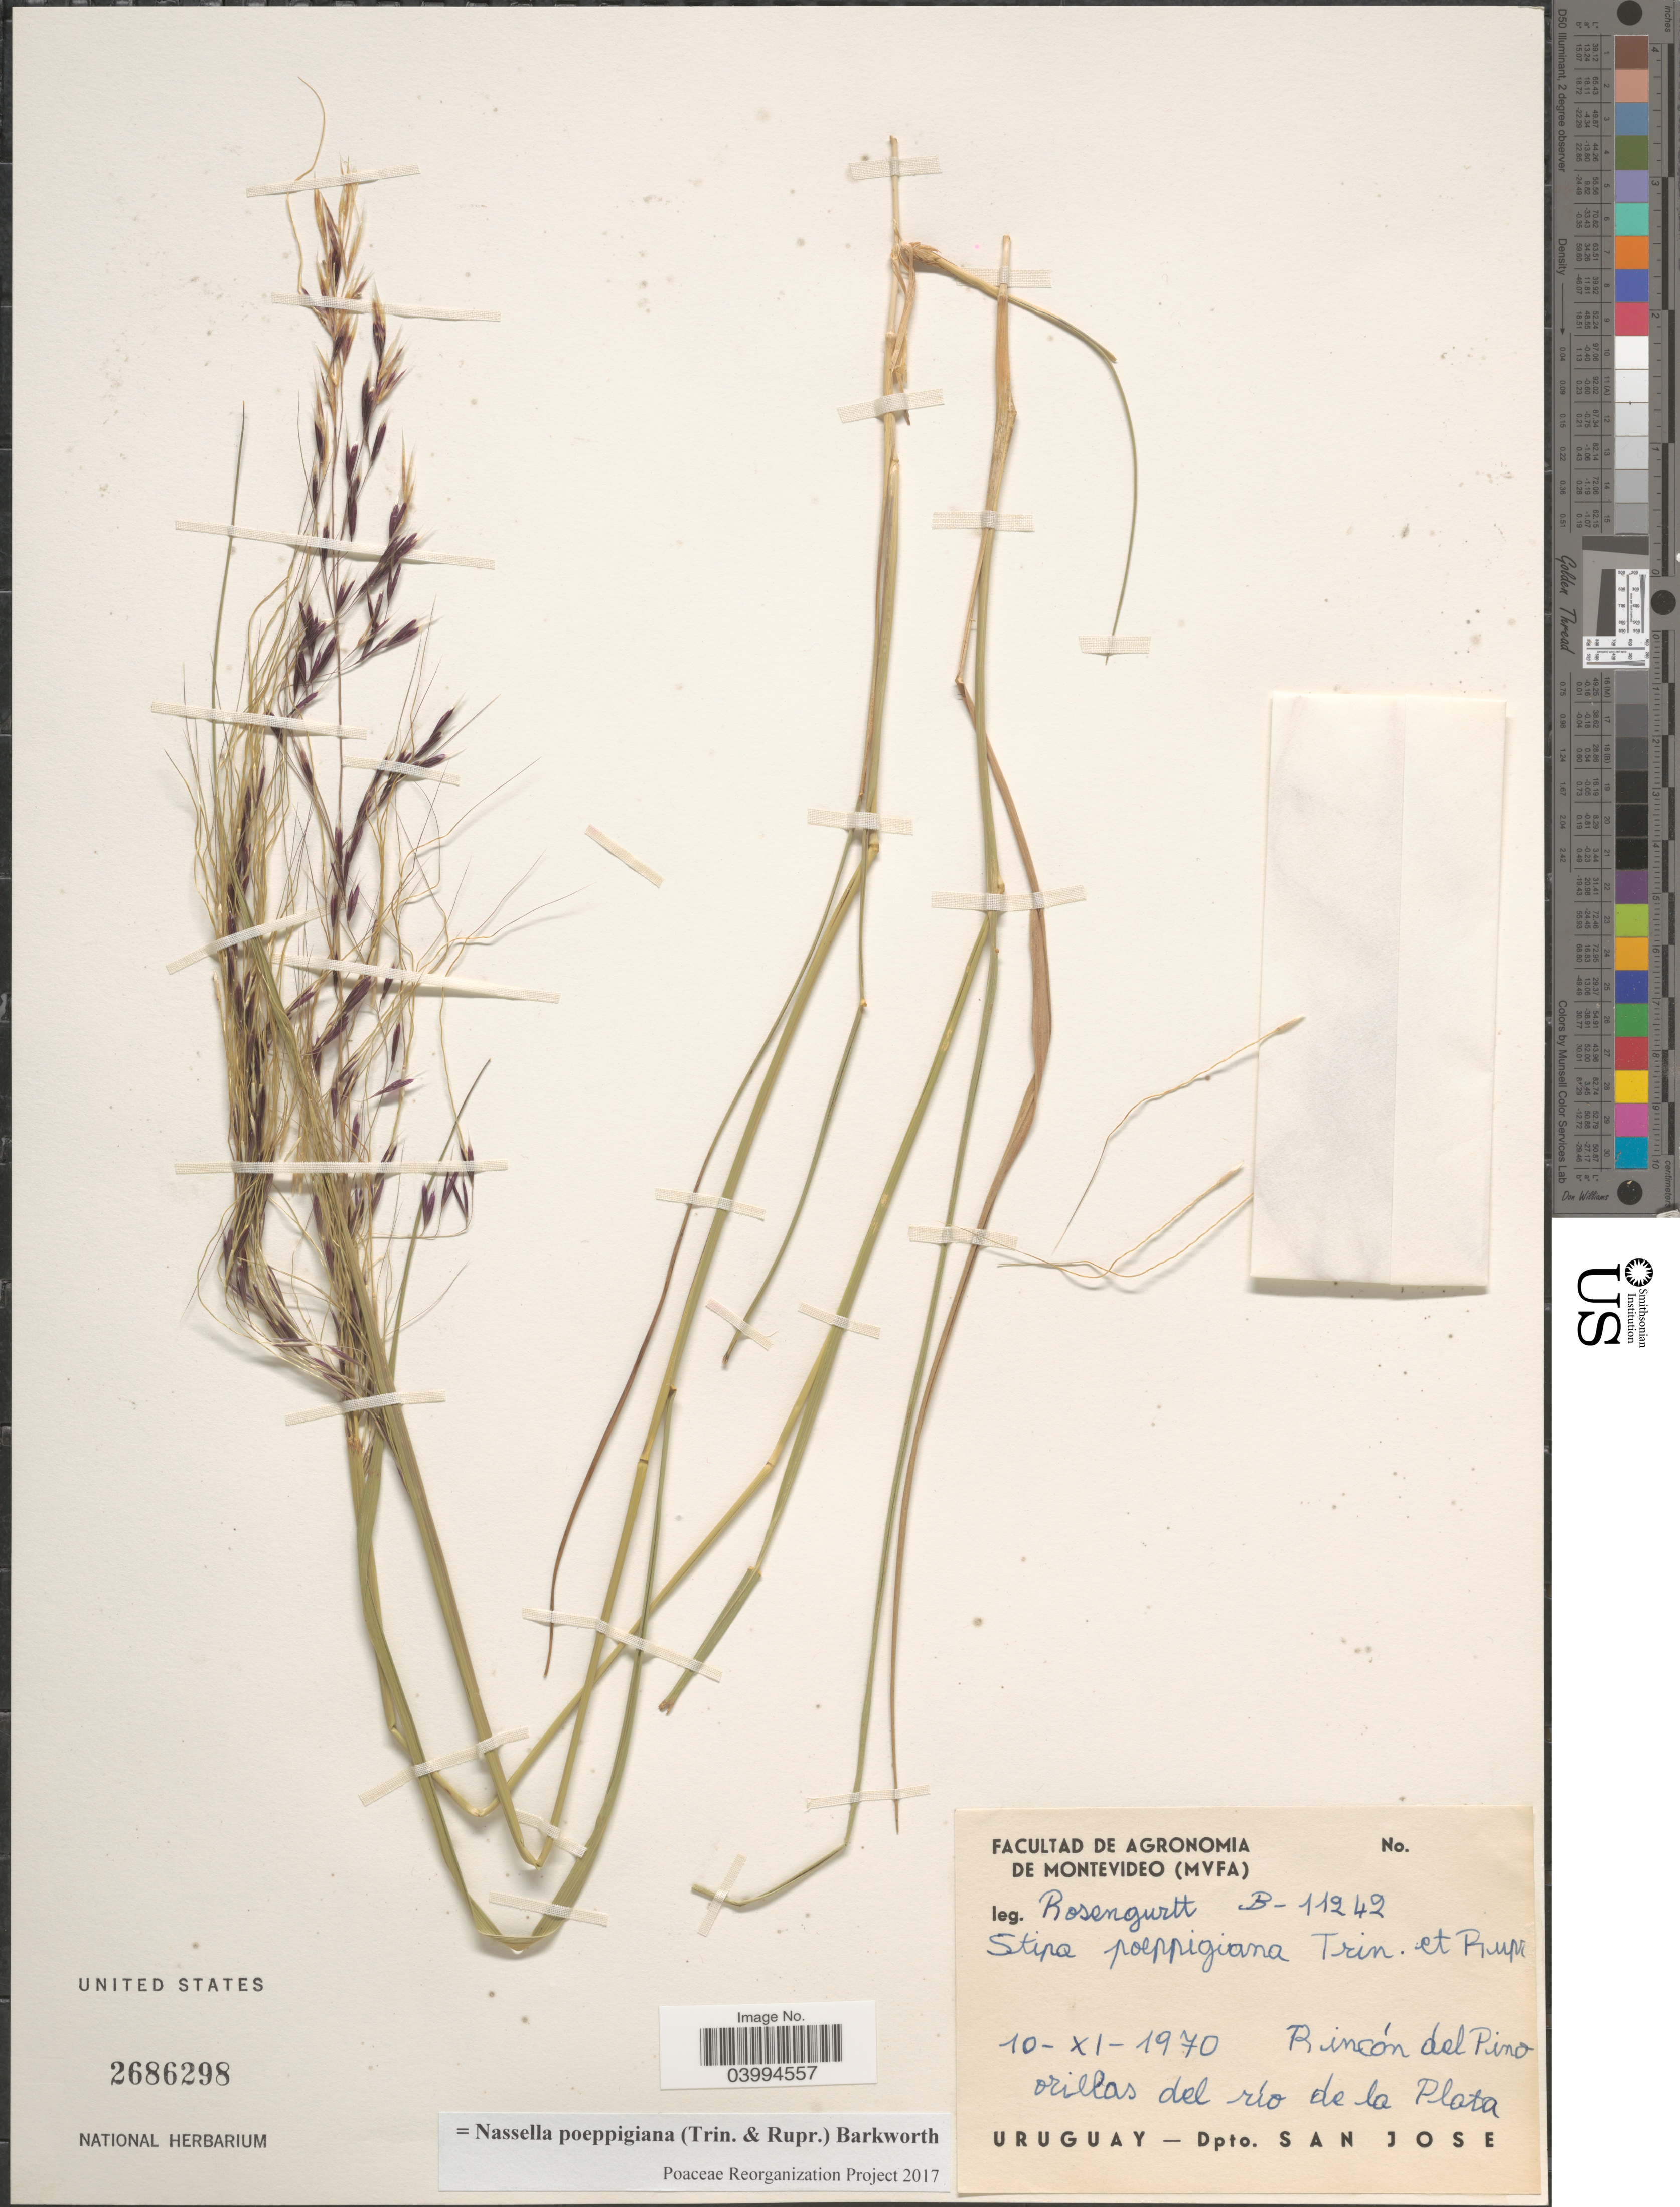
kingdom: Plantae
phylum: Tracheophyta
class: Liliopsida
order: Poales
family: Poaceae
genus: Nassella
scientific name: Nassella poeppigiana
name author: (Trin. & Rupr.) Barkworth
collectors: Rosengurtt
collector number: B-11242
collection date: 1970-11-10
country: Uruguay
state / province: San Jose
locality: Rincón del Pino. Orillas del río de la Plata. Dpto. San Jose.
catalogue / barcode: US 2686298